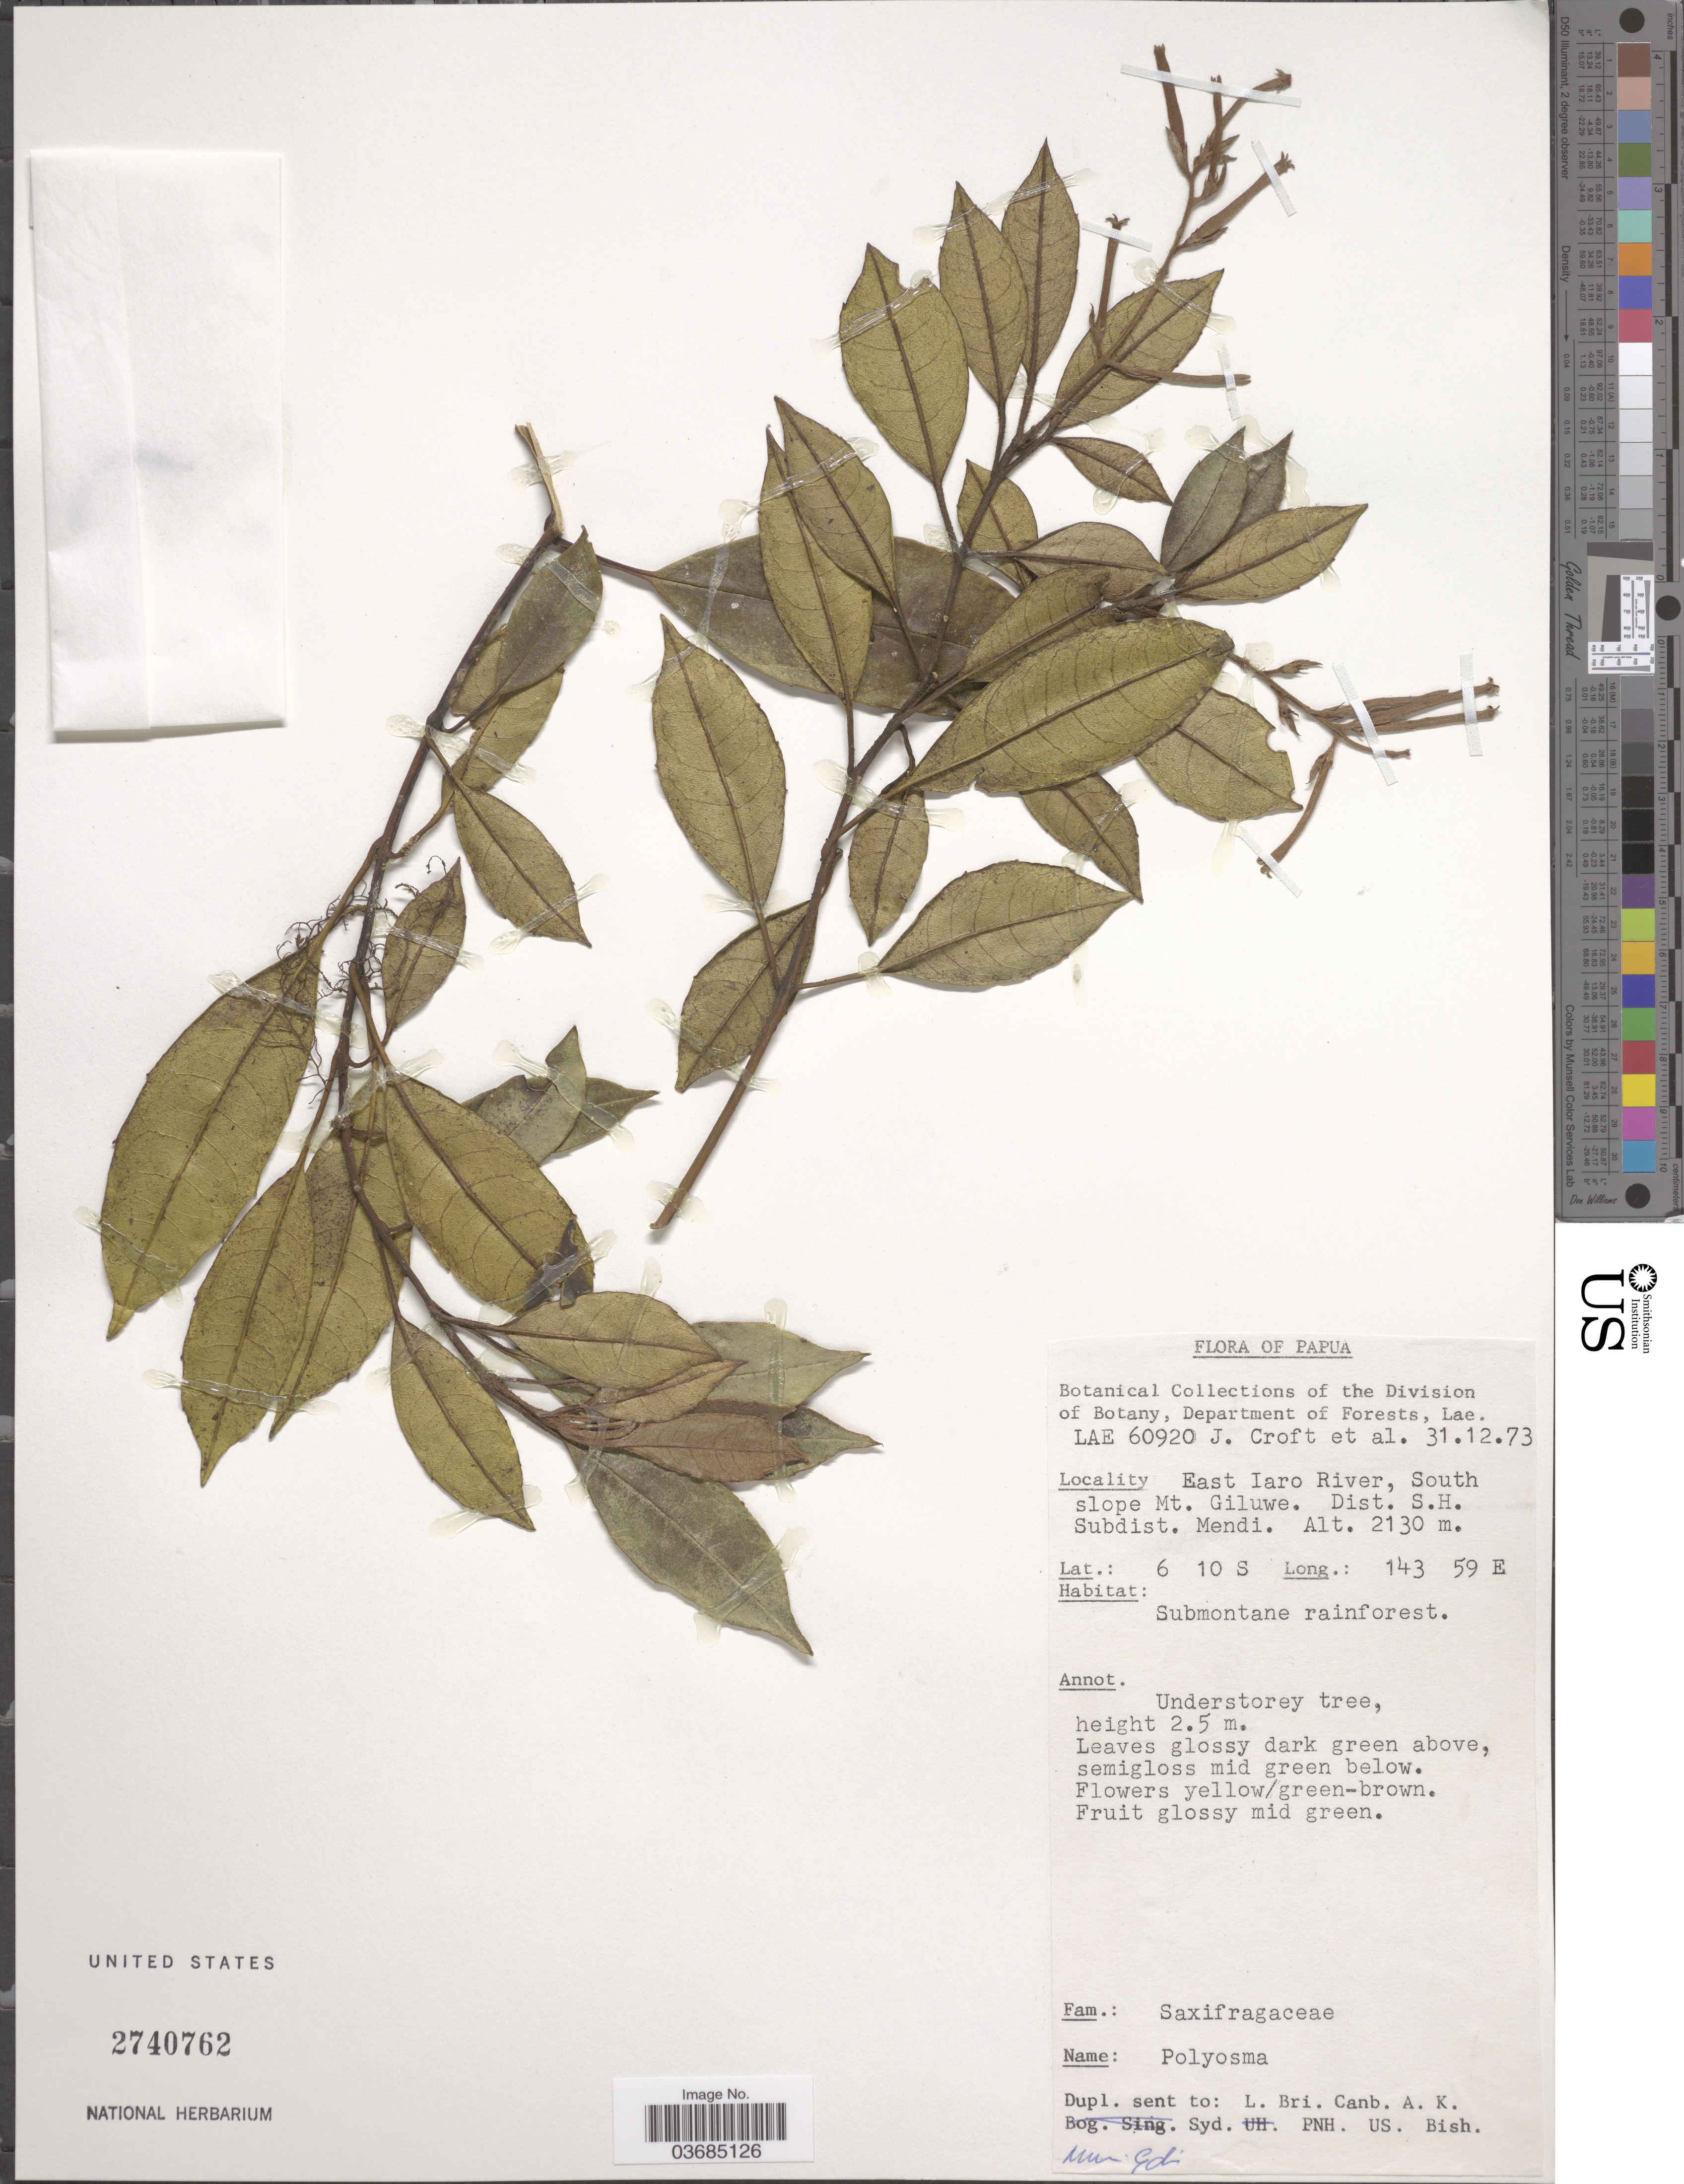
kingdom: Plantae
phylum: Tracheophyta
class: Magnoliopsida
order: Escalloniales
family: Escalloniaceae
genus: Polyosma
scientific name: Polyosma sp.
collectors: J. Croft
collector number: LAE 60920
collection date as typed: Transcribed d/m/y: 31/12/73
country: Papua New Guinea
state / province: Southern Highlands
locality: Papua. East Iaro River, South slope Mt. Giluwe. Dist. S. H. Subdist. Mendi. Submontane rainforest.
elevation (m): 2130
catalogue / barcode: US 2740762